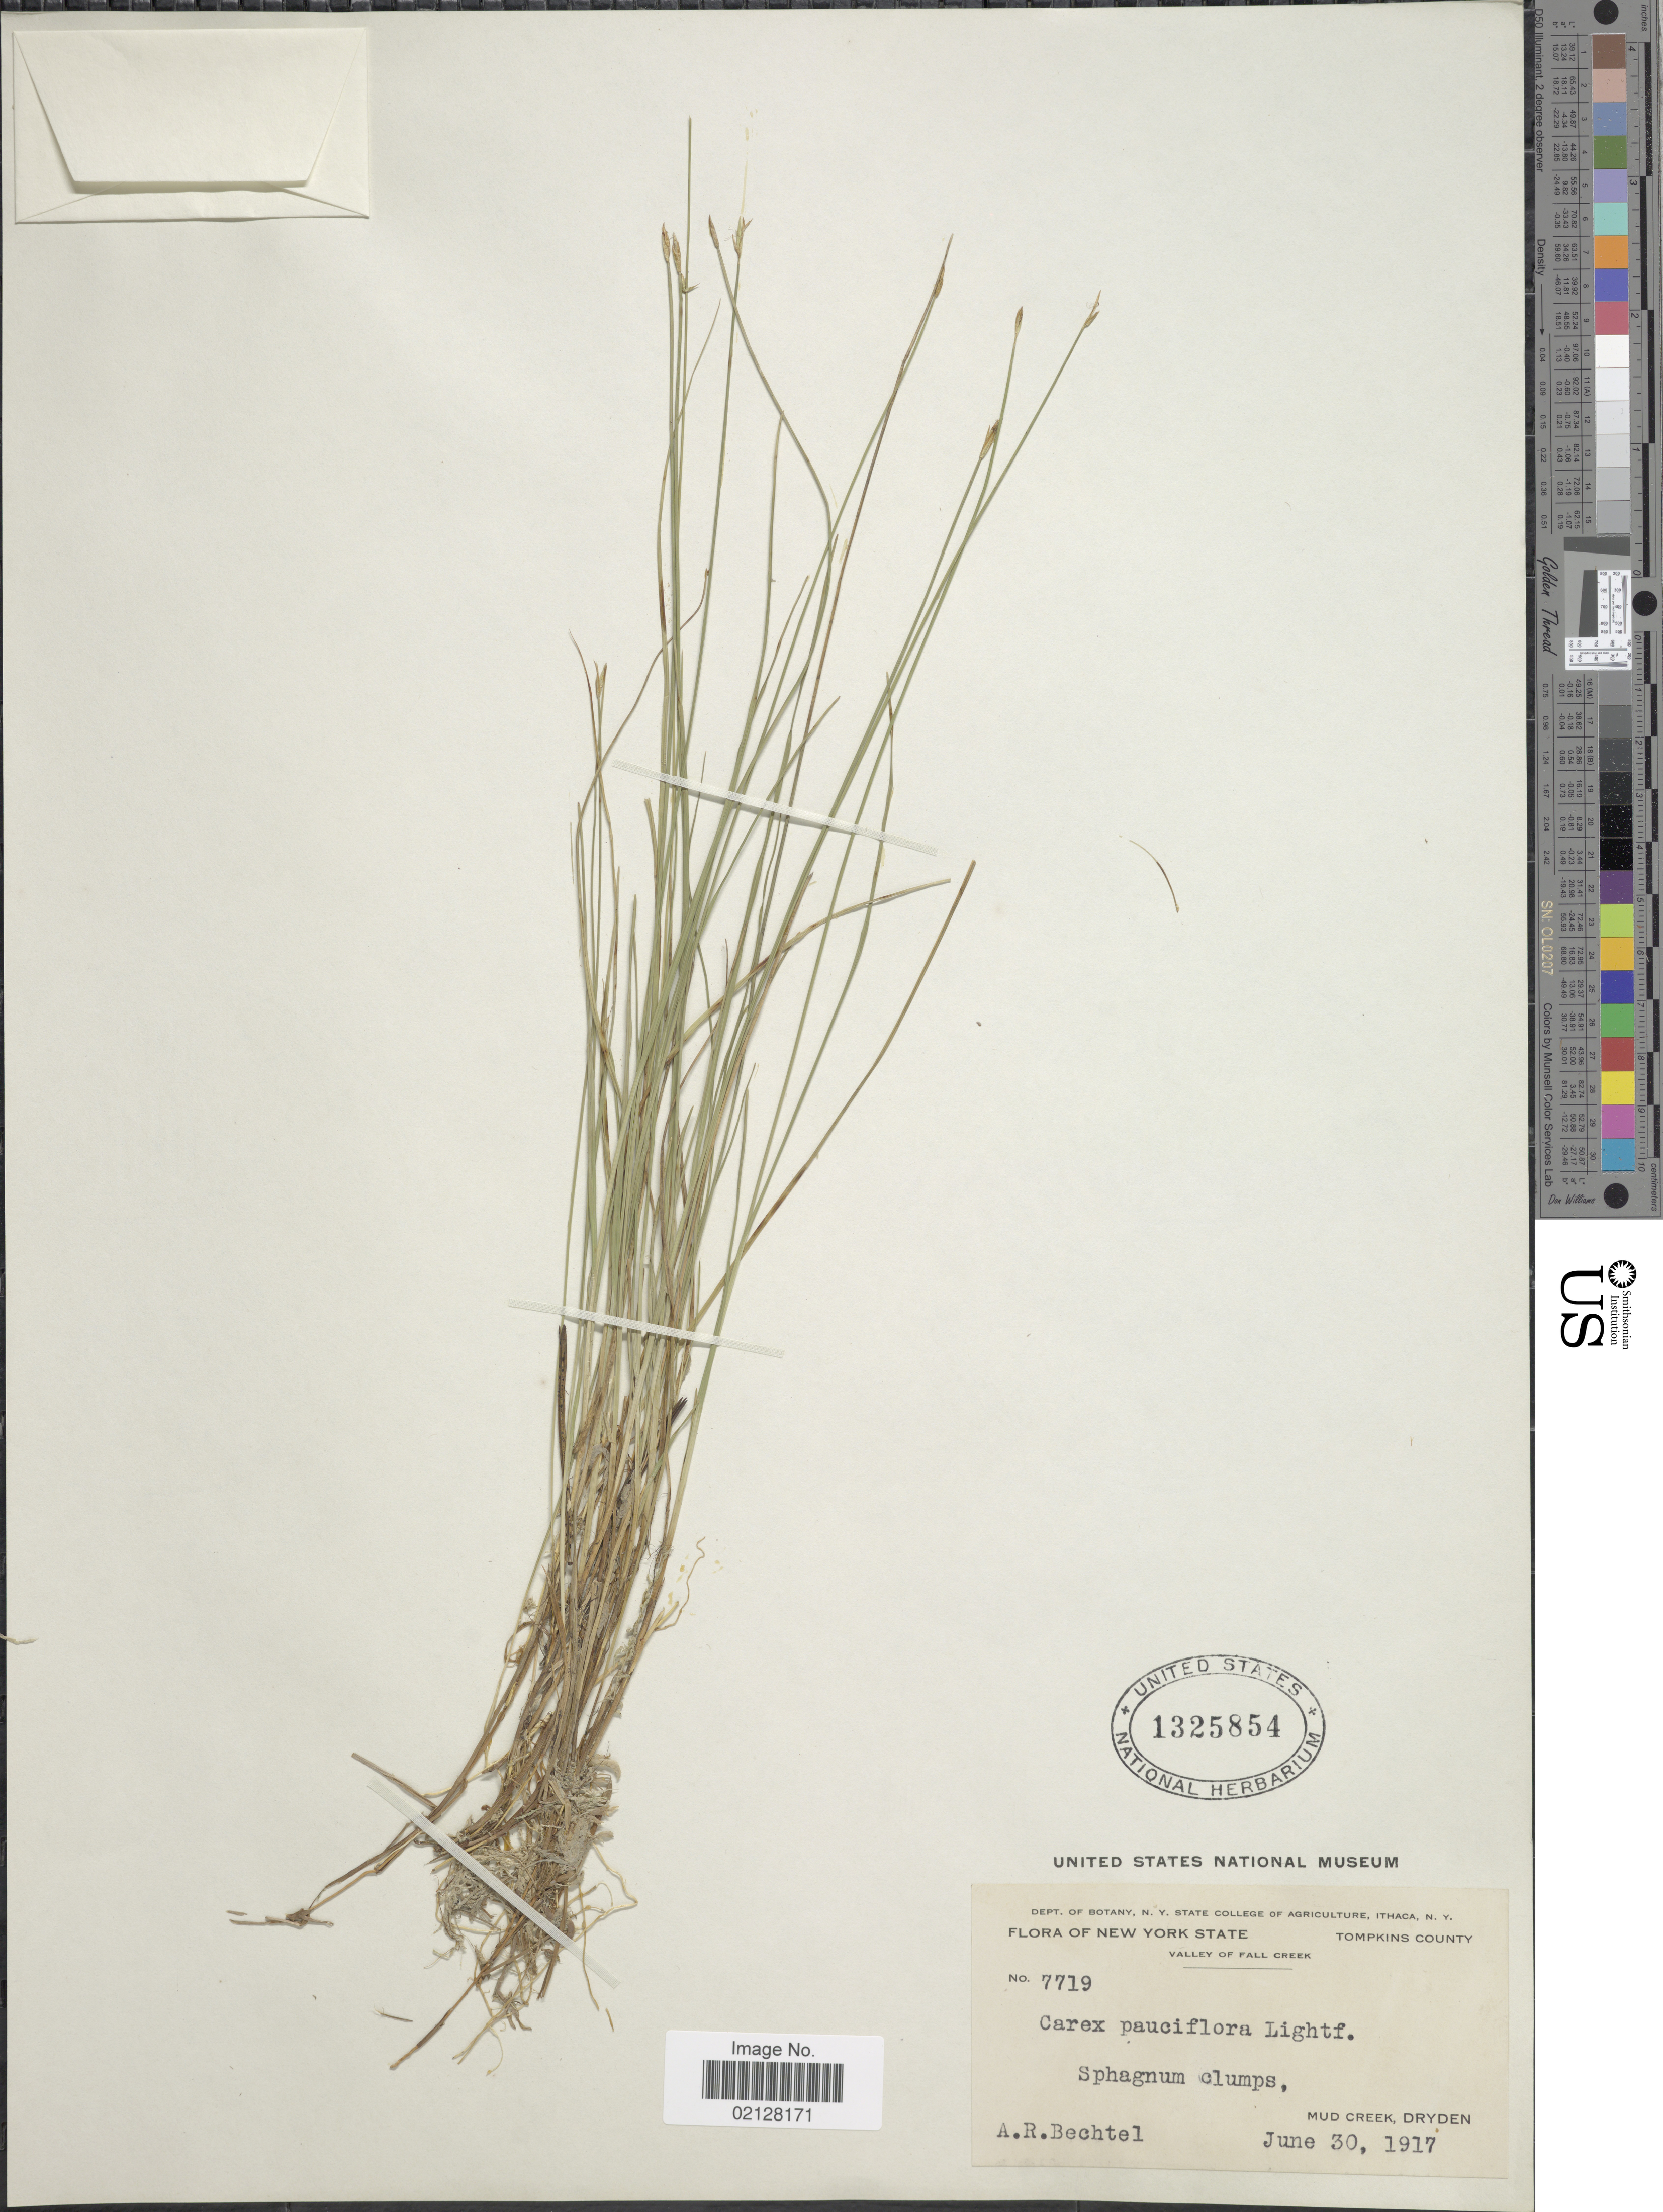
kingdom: Plantae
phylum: Tracheophyta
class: Liliopsida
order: Poales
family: Cyperaceae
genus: Carex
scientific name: Carex pauciflora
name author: Lightf.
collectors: A. Bechtel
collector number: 7719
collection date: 1917-06-30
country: United States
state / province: New York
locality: New york State, Tompkins County. Valley of Fall Creek. Mud Creek, Dryden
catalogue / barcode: US 1325854